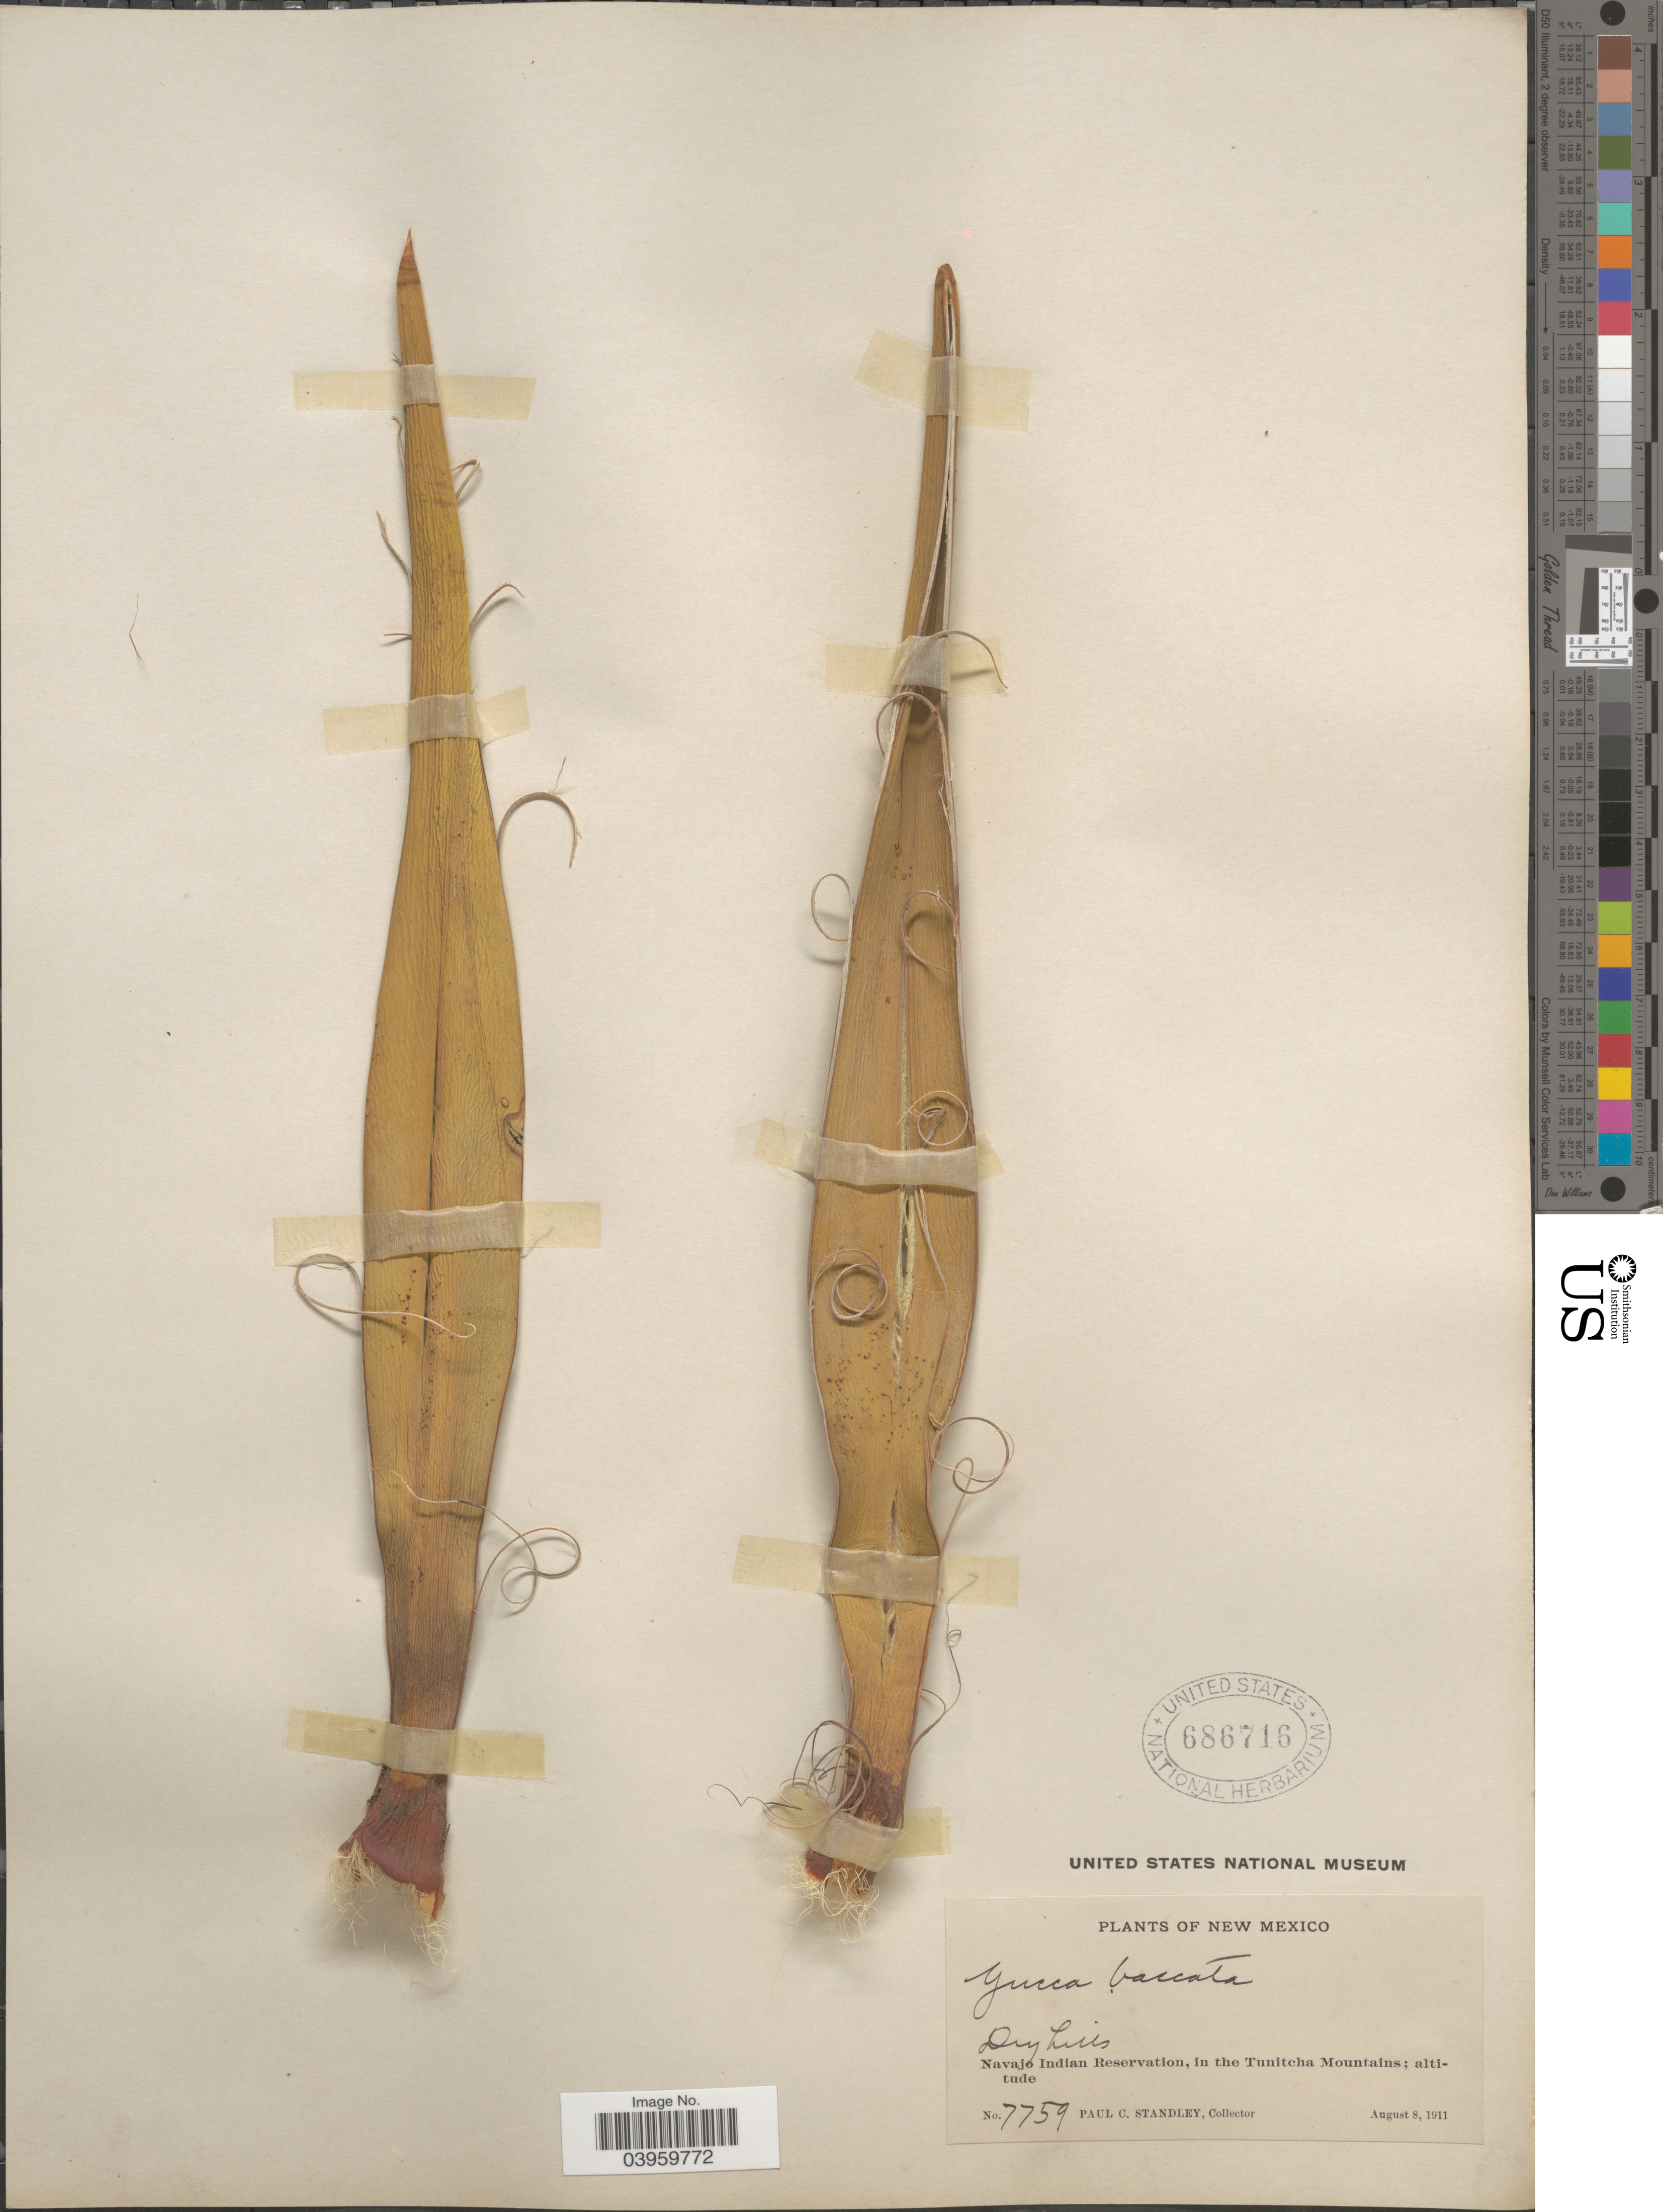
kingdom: Plantae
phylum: Tracheophyta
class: Liliopsida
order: Asparagales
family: Asparagaceae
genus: Yucca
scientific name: Yucca baccata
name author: Torr.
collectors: P. C. Standley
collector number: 7759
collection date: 1911-08-08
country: United States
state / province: New Mexico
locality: Navajo Indian Reservation, in the Tunitcha Mountains.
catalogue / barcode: US 686716